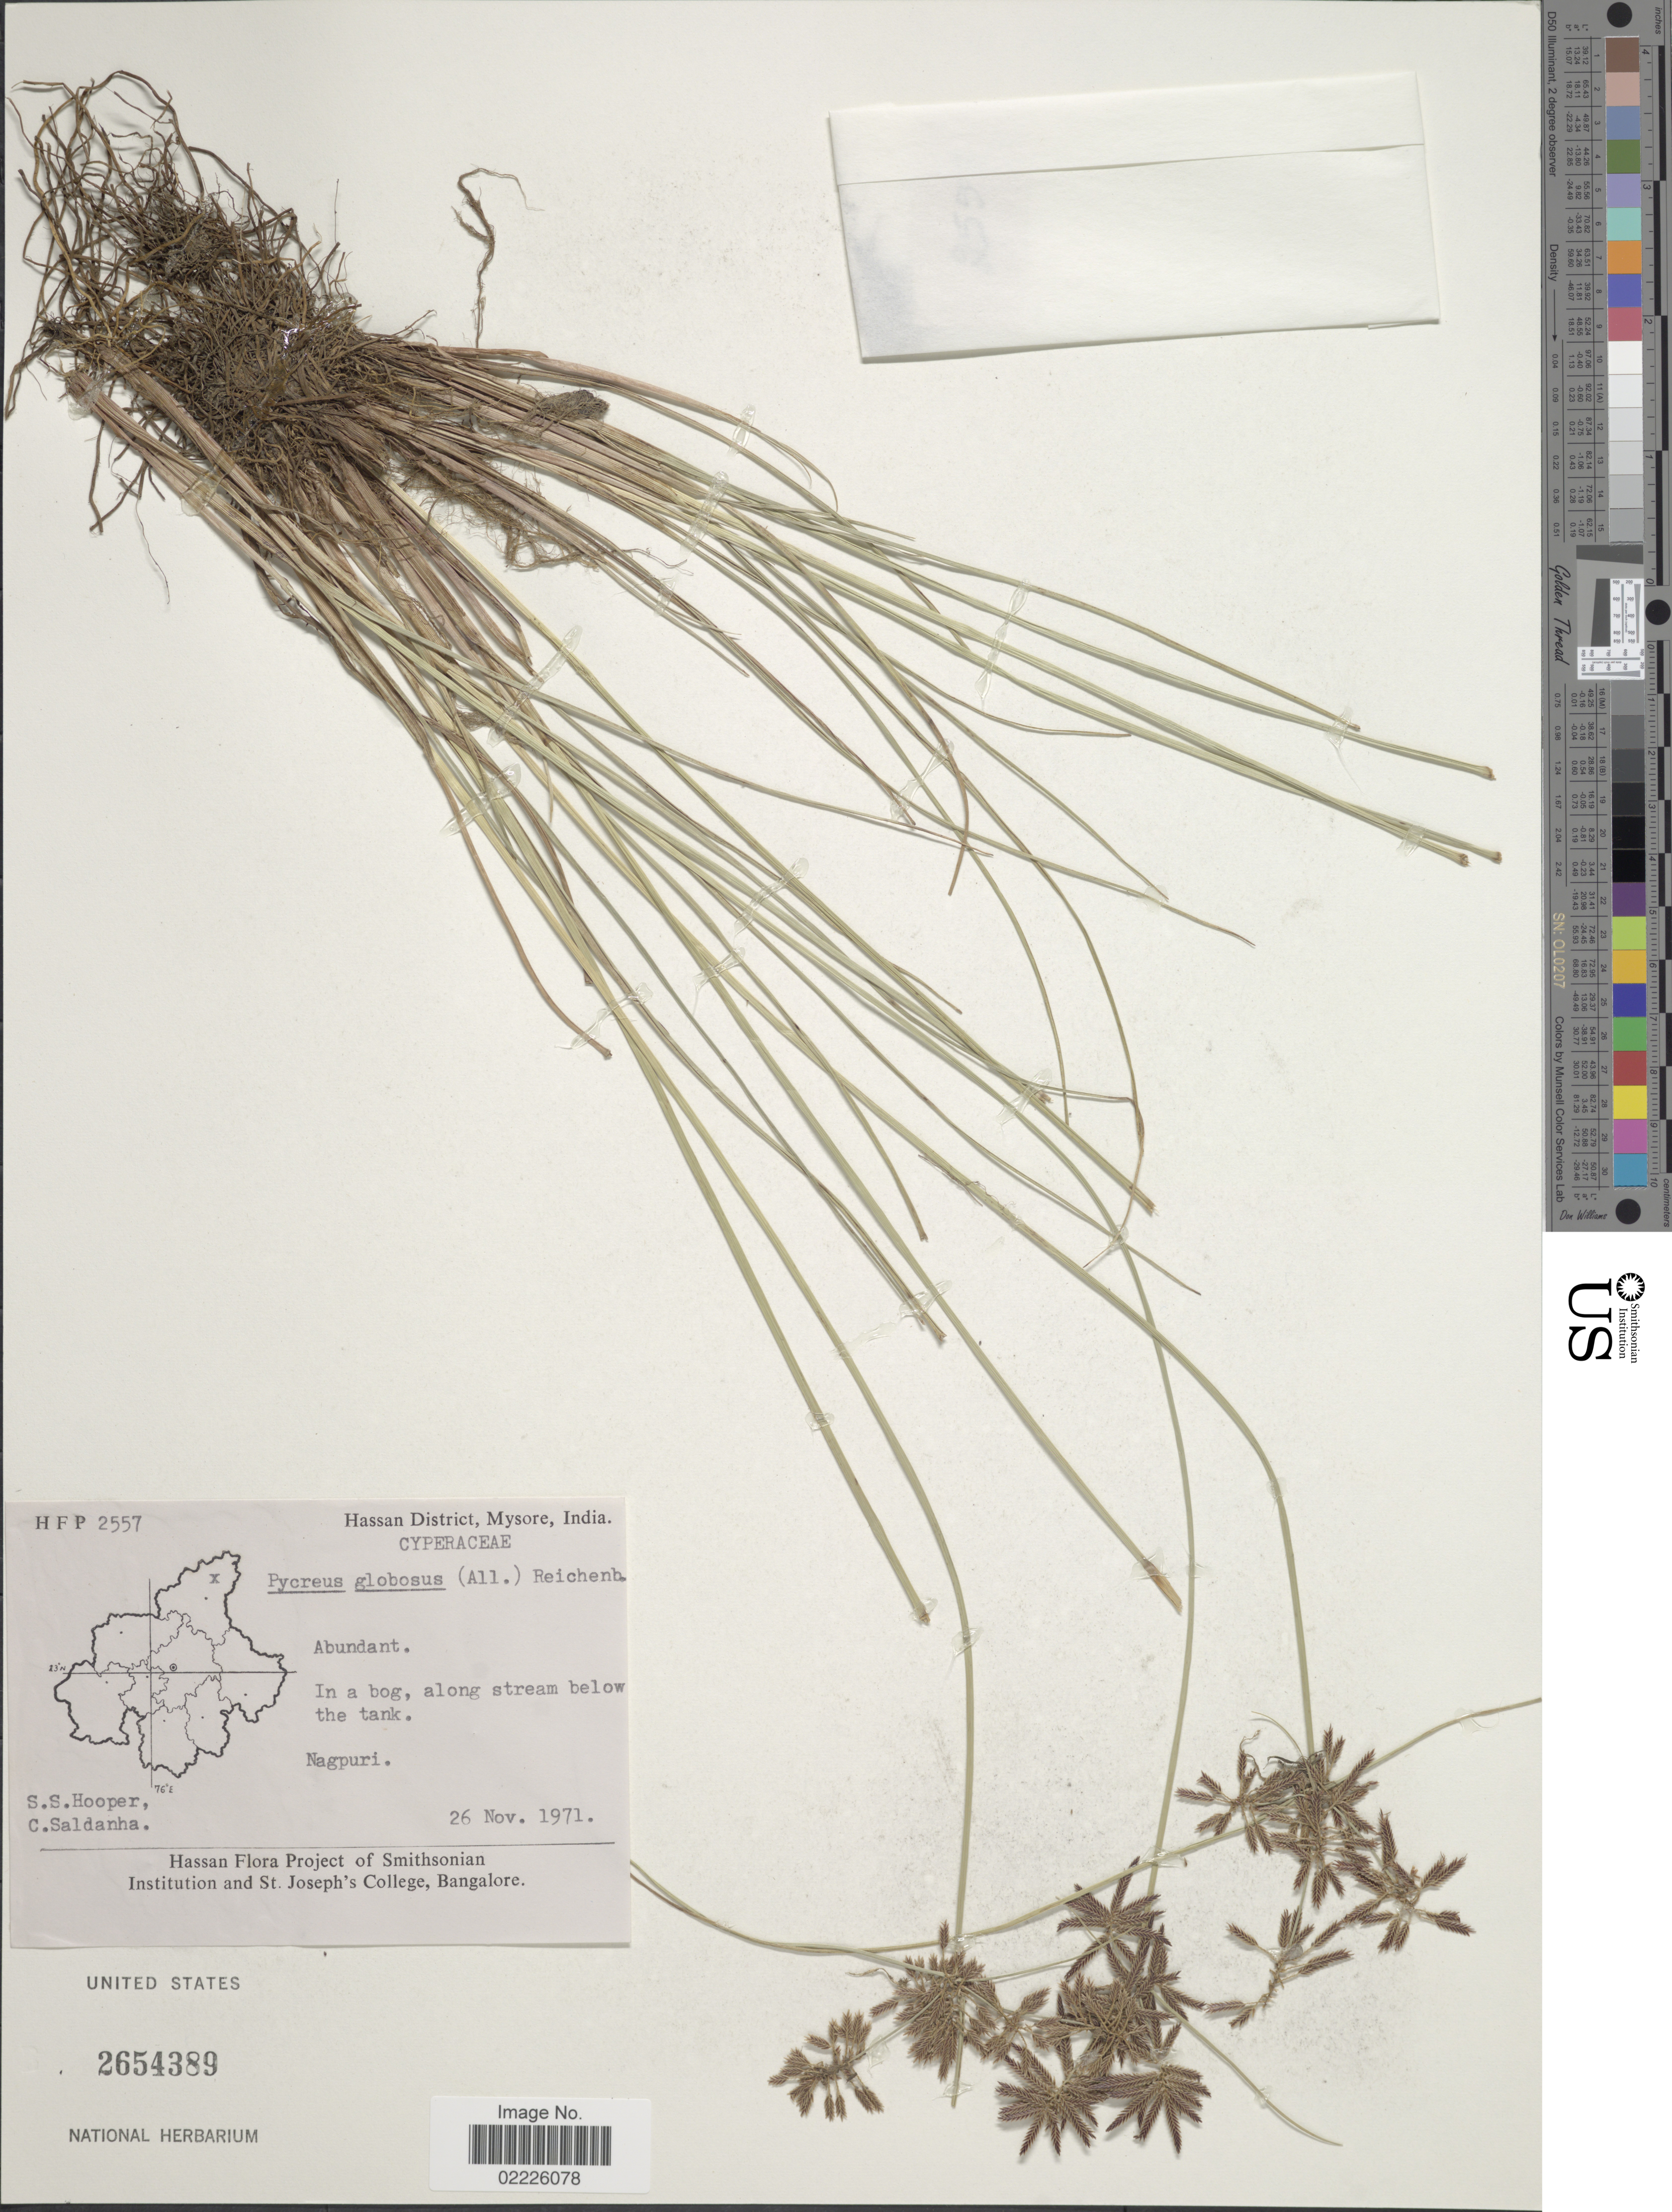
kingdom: Plantae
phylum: Tracheophyta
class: Liliopsida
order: Poales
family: Cyperaceae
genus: Cyperus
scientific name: Cyperus flavidus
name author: Retz.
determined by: Strong, Mark T., (BOT), Smithsonian Institution - National Museum of Natural History (UNITED STATES)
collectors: S. S. Hooper & C. Saldanha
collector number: HFP 2557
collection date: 1971-11-26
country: India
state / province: Karnataka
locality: Hassan District, Mysore, India, Nagpuri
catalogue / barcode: US 2654389